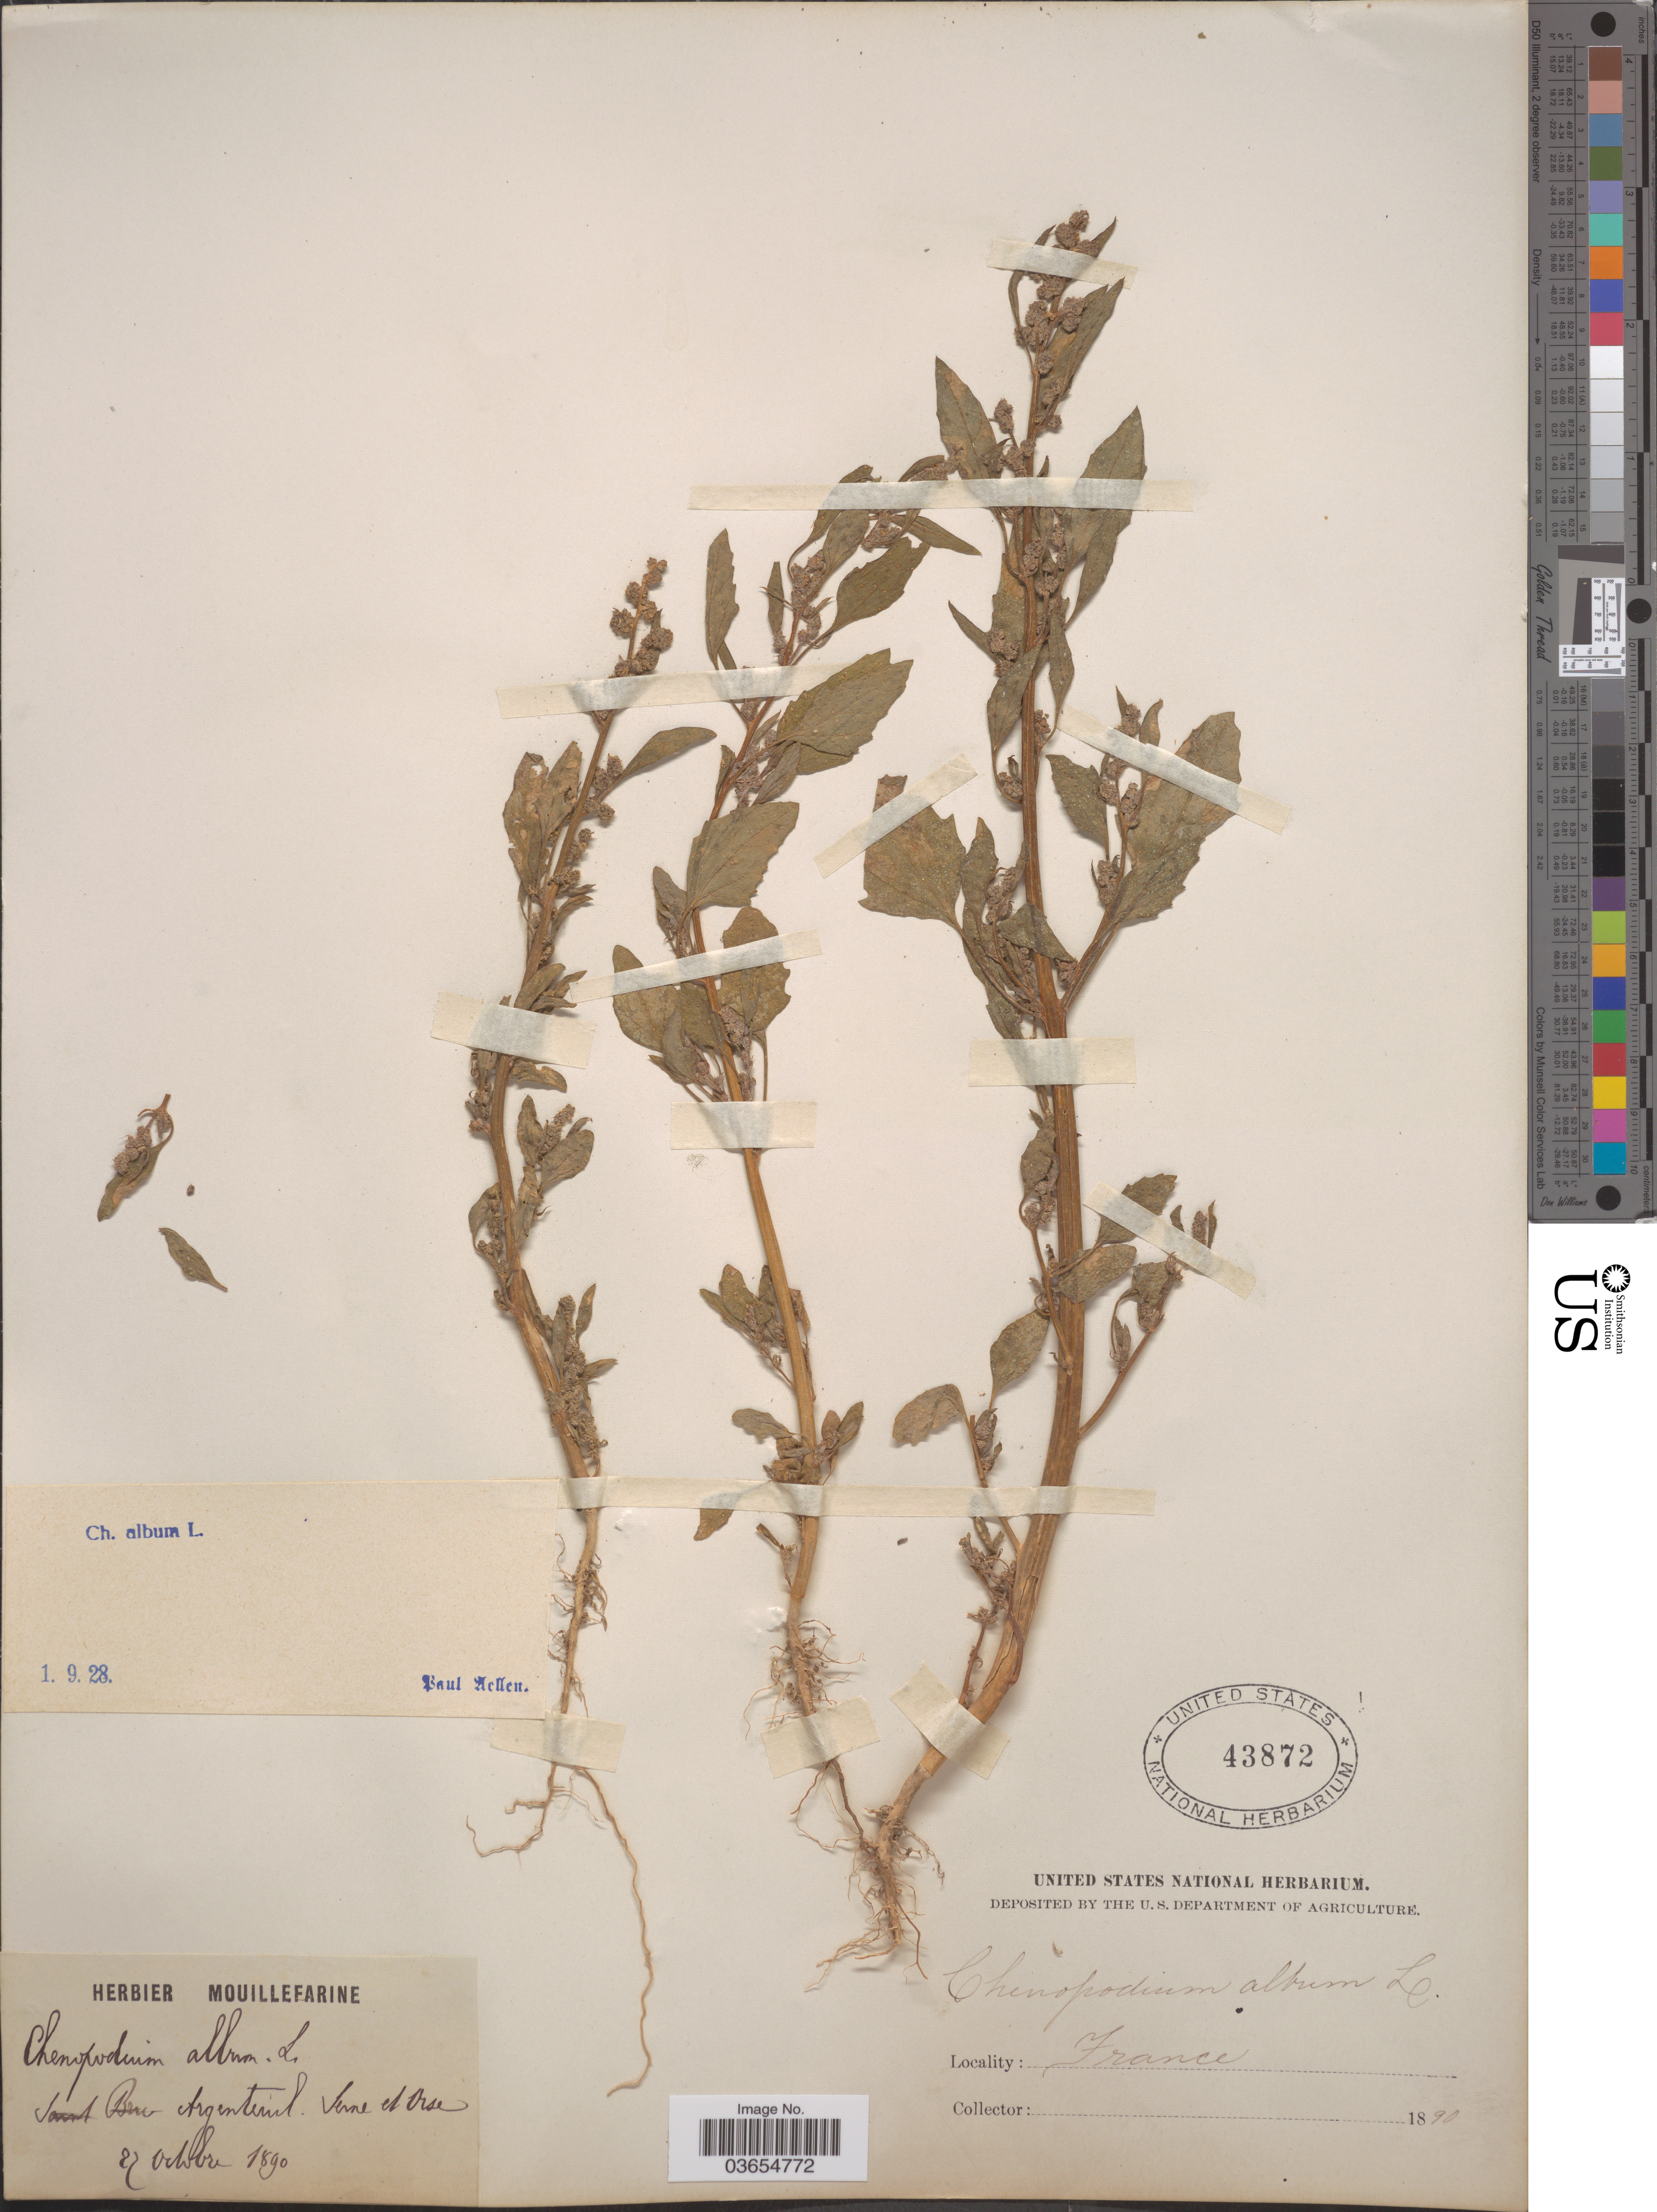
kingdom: Plantae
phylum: Tracheophyta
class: Magnoliopsida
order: Caryophyllales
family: Amaranthaceae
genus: Chenopodium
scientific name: Chenopodium album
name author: L.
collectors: ex herb. Mouillefarine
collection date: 1890-10-27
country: France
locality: Argenteuil. Seine et Oise.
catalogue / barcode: US 43872